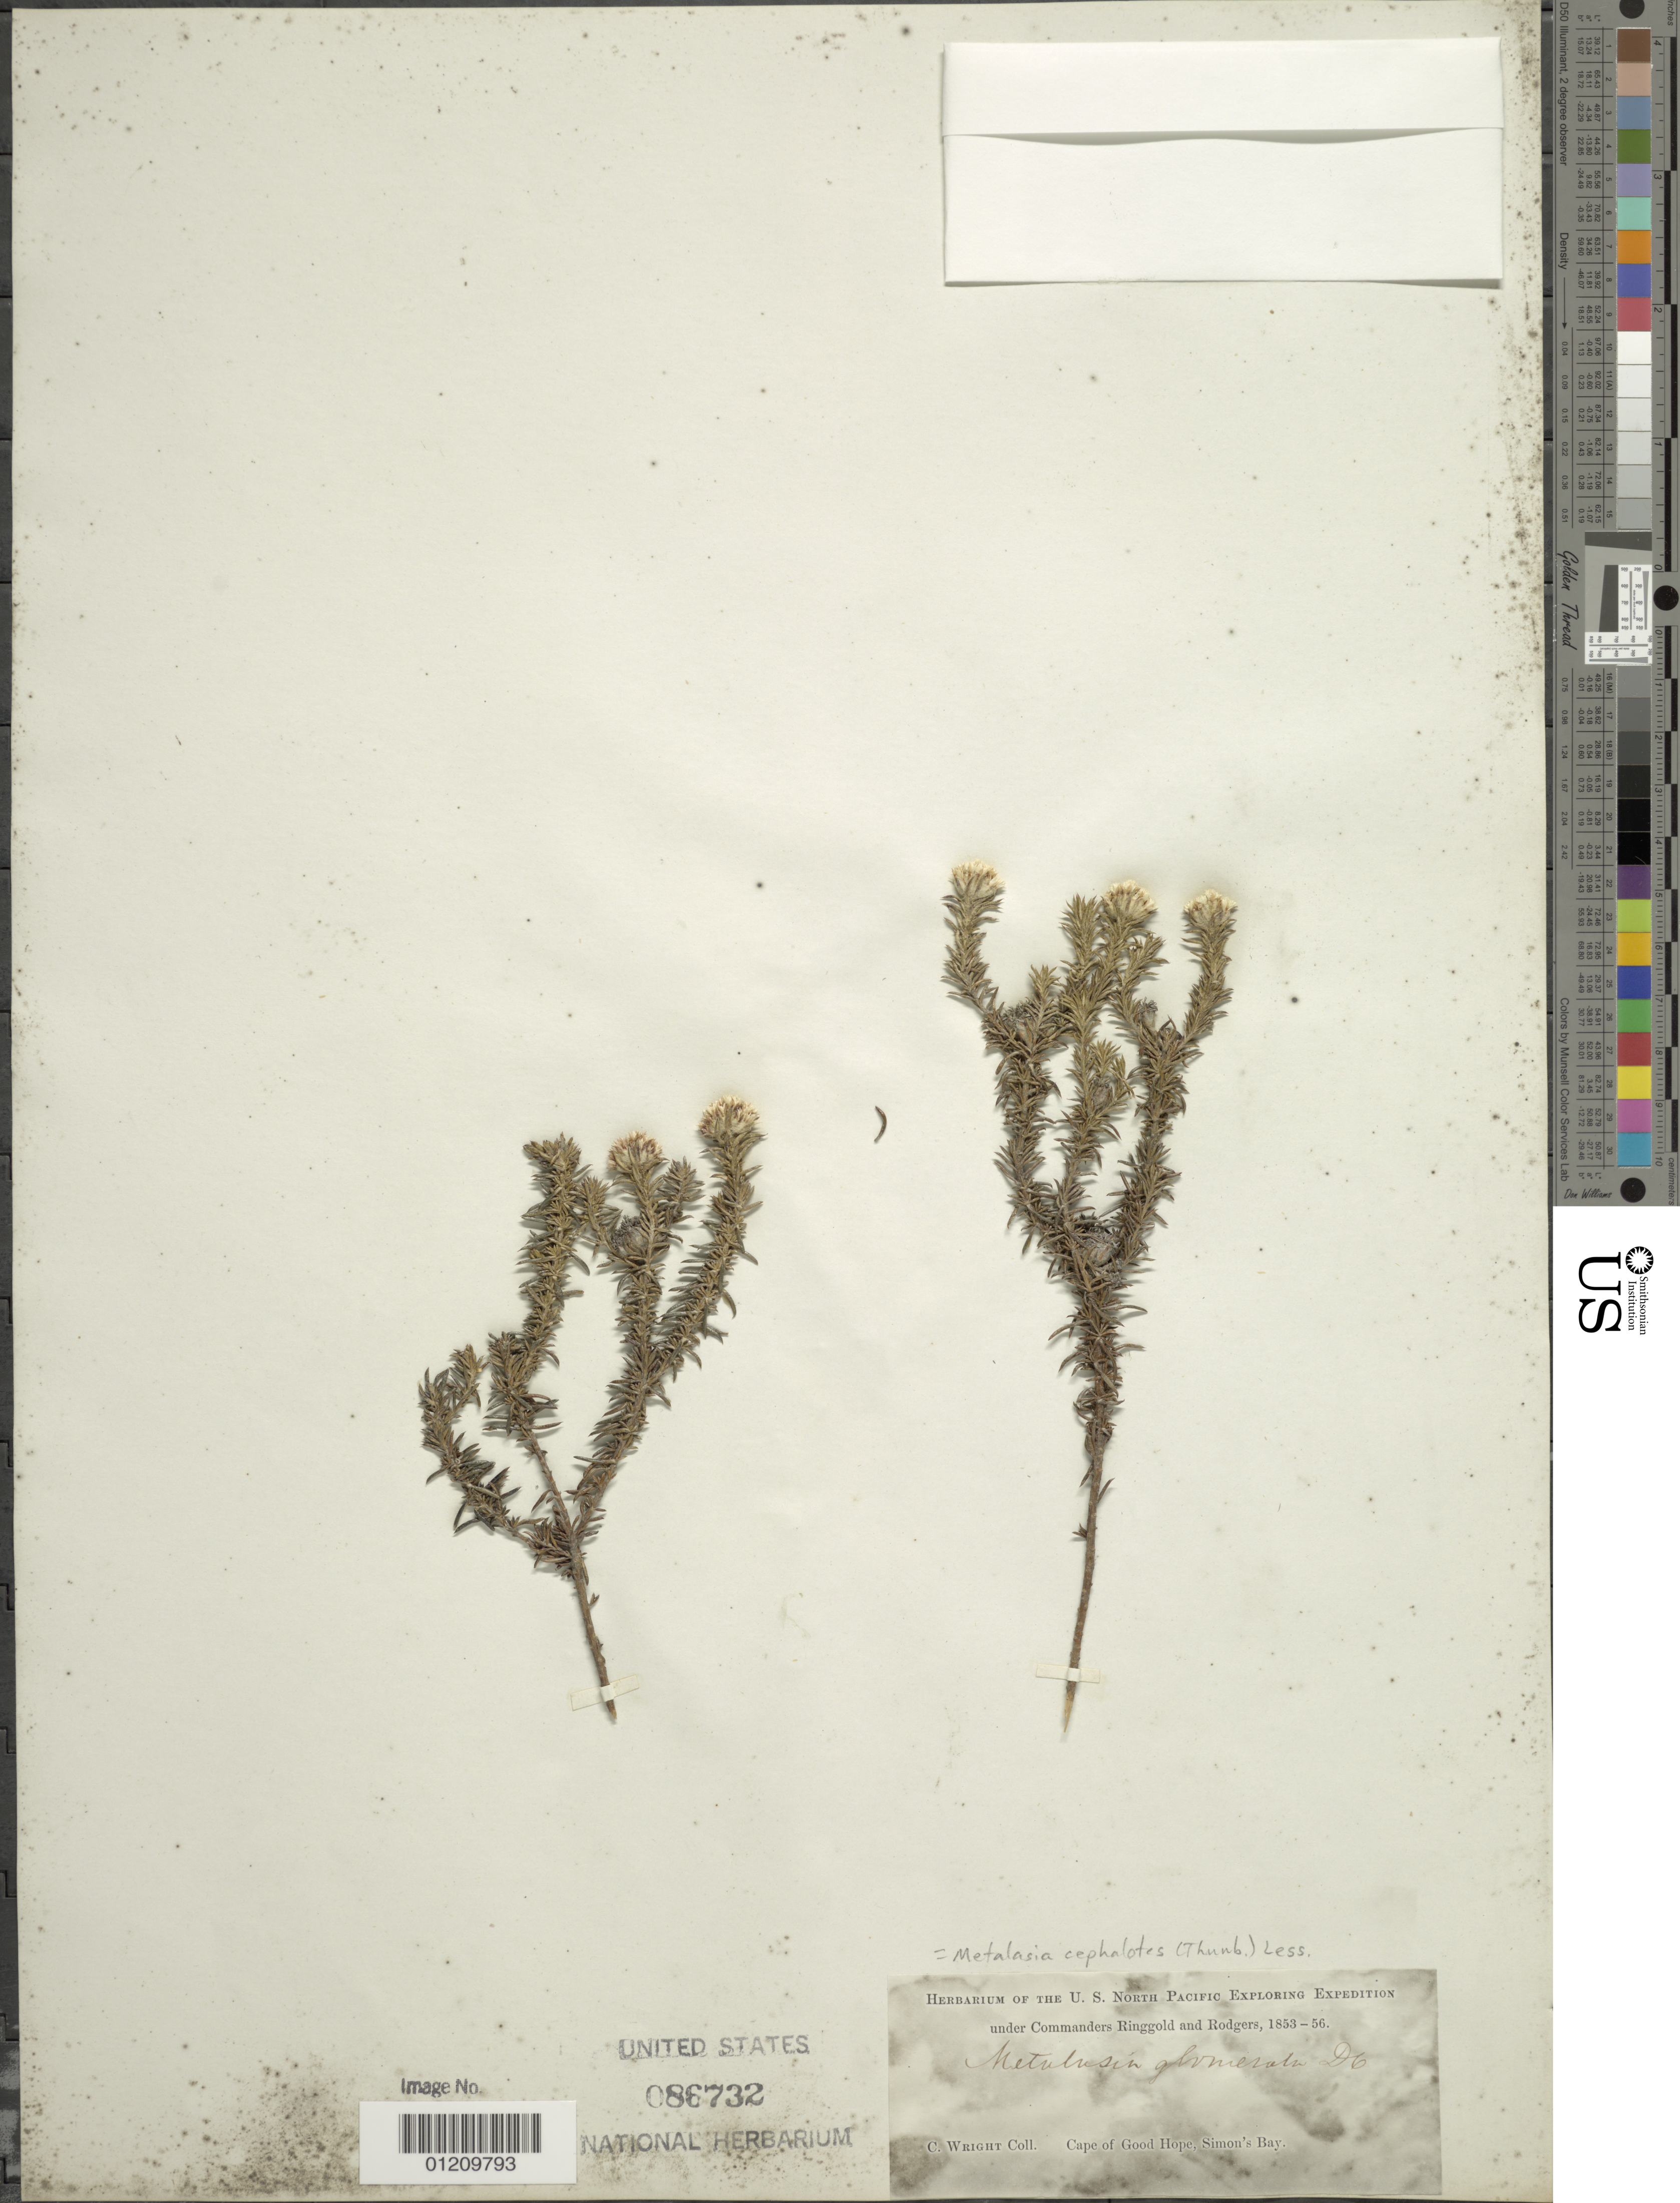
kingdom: Plantae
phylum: Tracheophyta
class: Magnoliopsida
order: Asterales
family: Asteraceae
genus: Metalasia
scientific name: Metalasia cephalotes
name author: (Thunb.) Less.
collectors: C. Wright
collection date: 1853/1856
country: South Africa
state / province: Western Cape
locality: Cape of Good Hope, Simon's Bay.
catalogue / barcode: US 86732